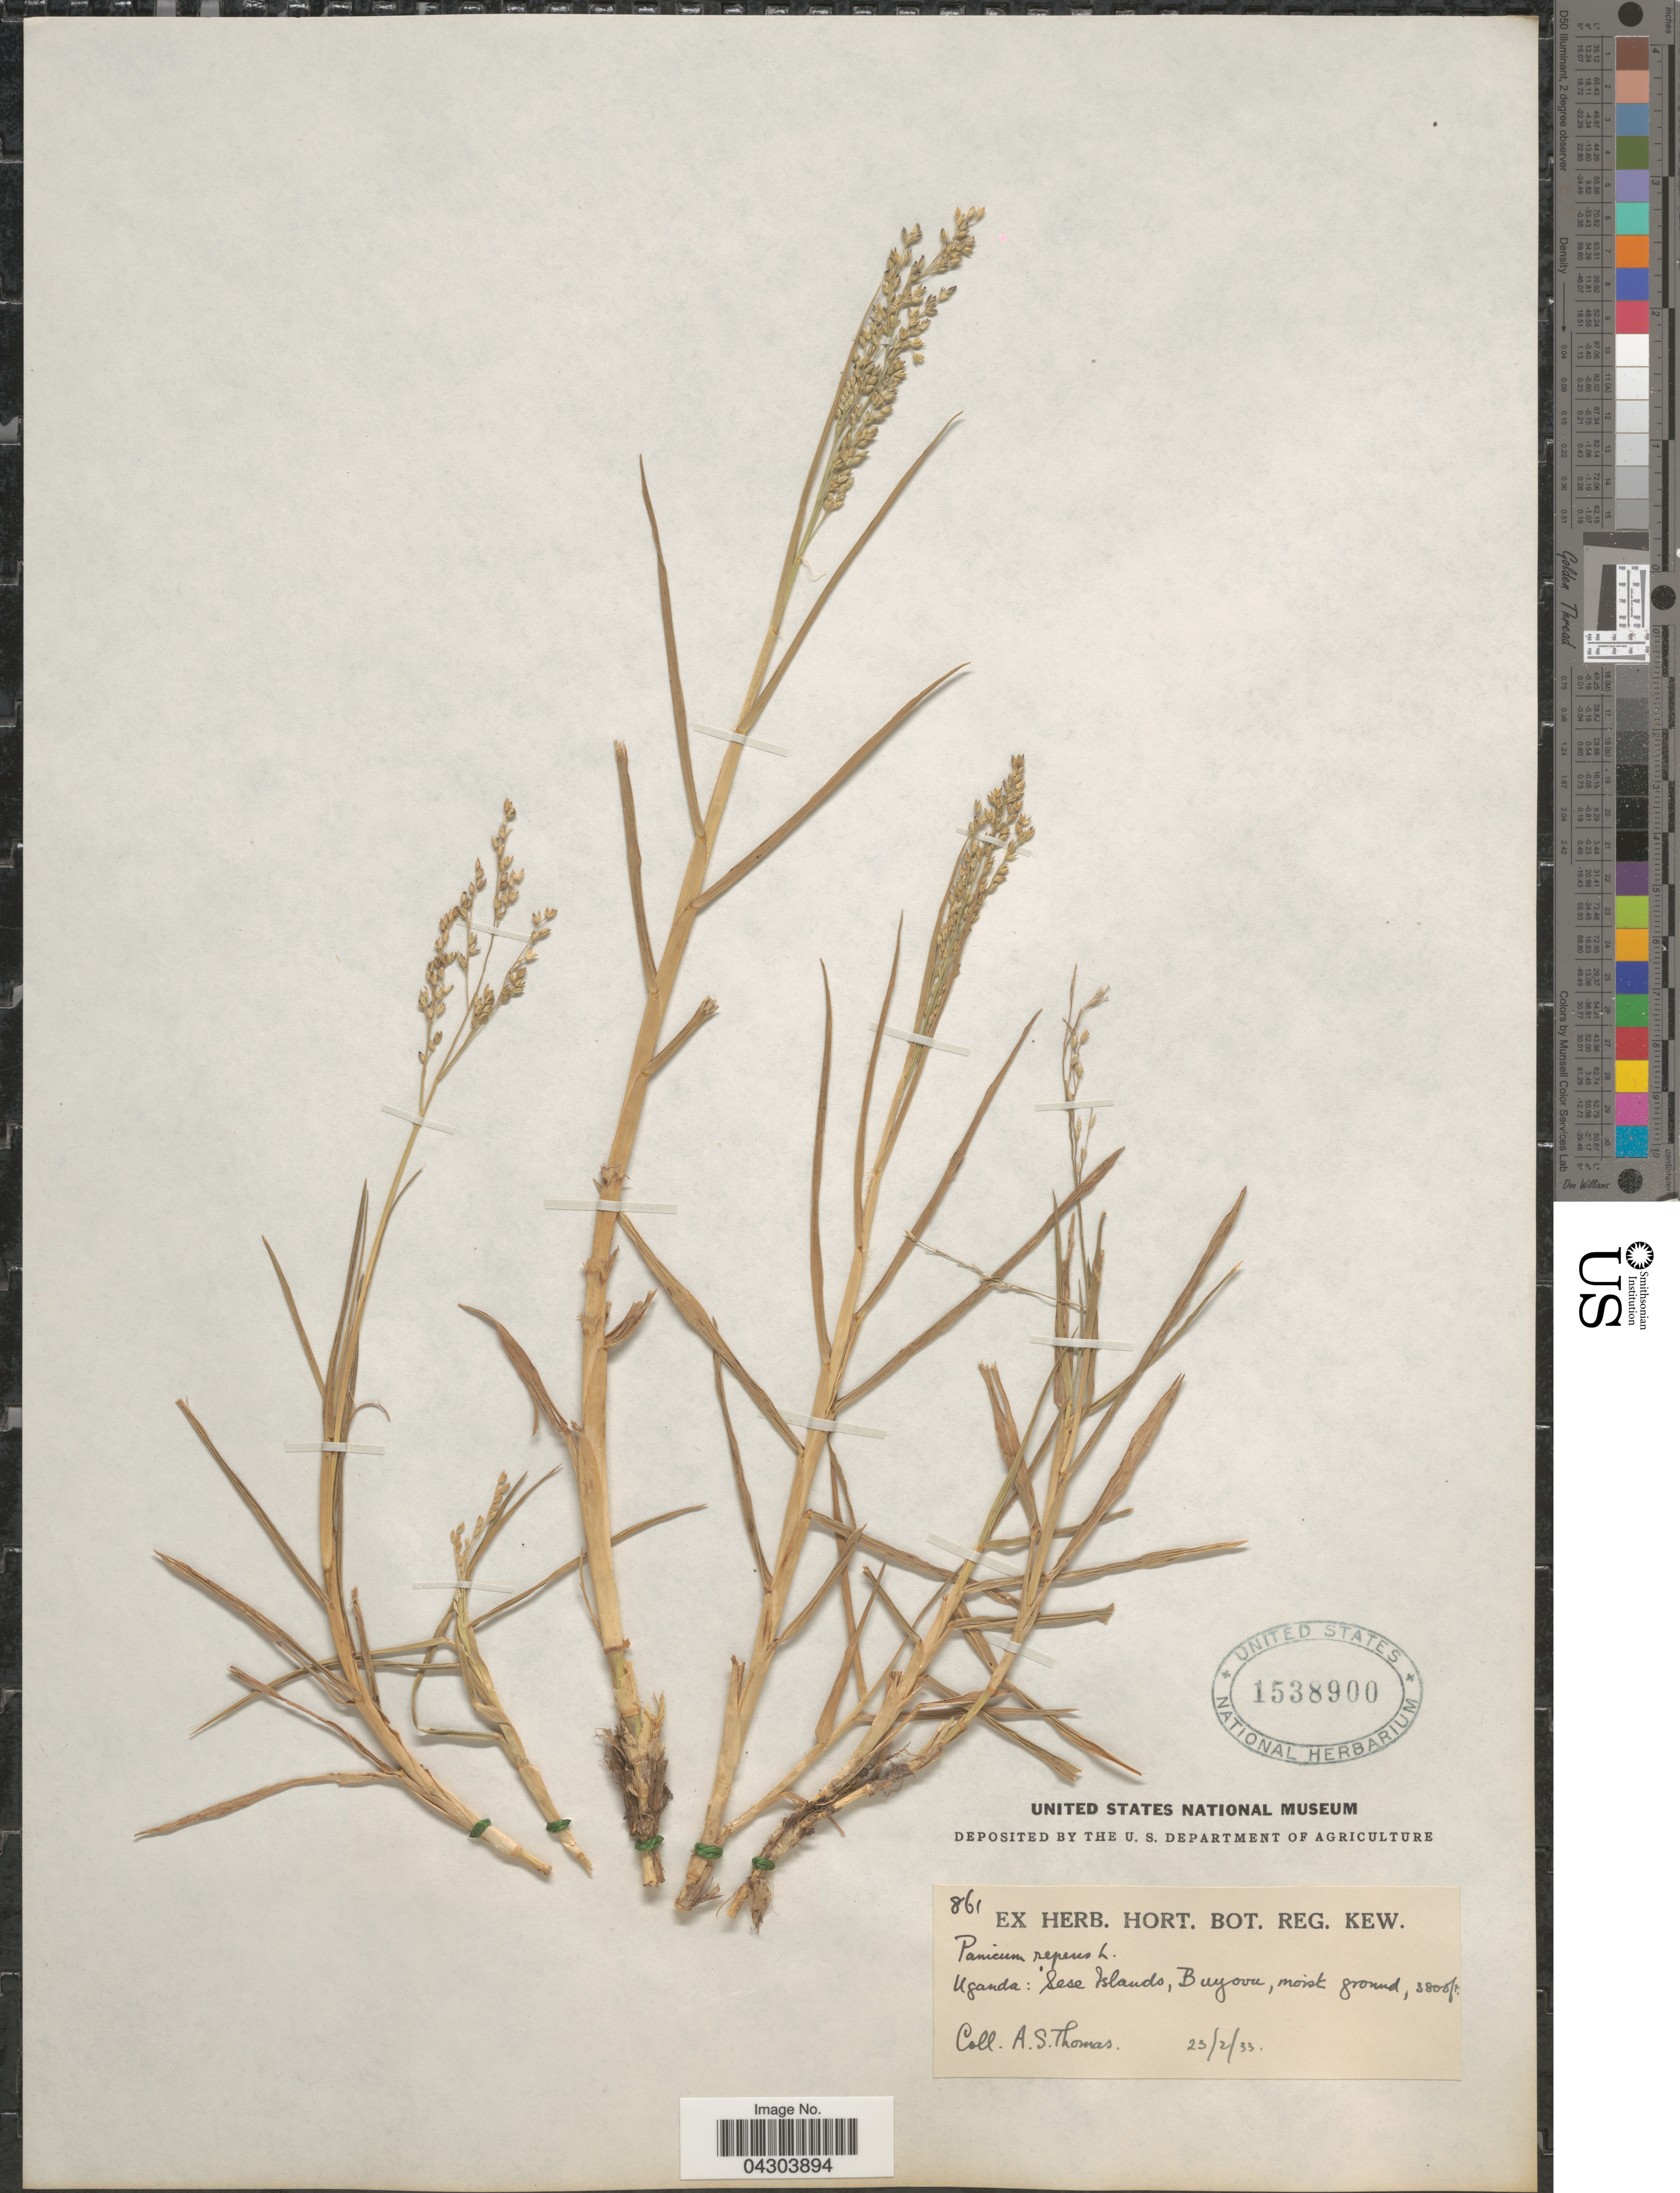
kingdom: Plantae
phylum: Tracheophyta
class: Liliopsida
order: Poales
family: Poaceae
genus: Panicum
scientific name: Panicum repens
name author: L.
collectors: A. Thomas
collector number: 861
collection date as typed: Transcribed d/m/y: 23/2/33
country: Uganda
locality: Sese Islands, Buyoun, moist ground.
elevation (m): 1158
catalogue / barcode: US 1538900